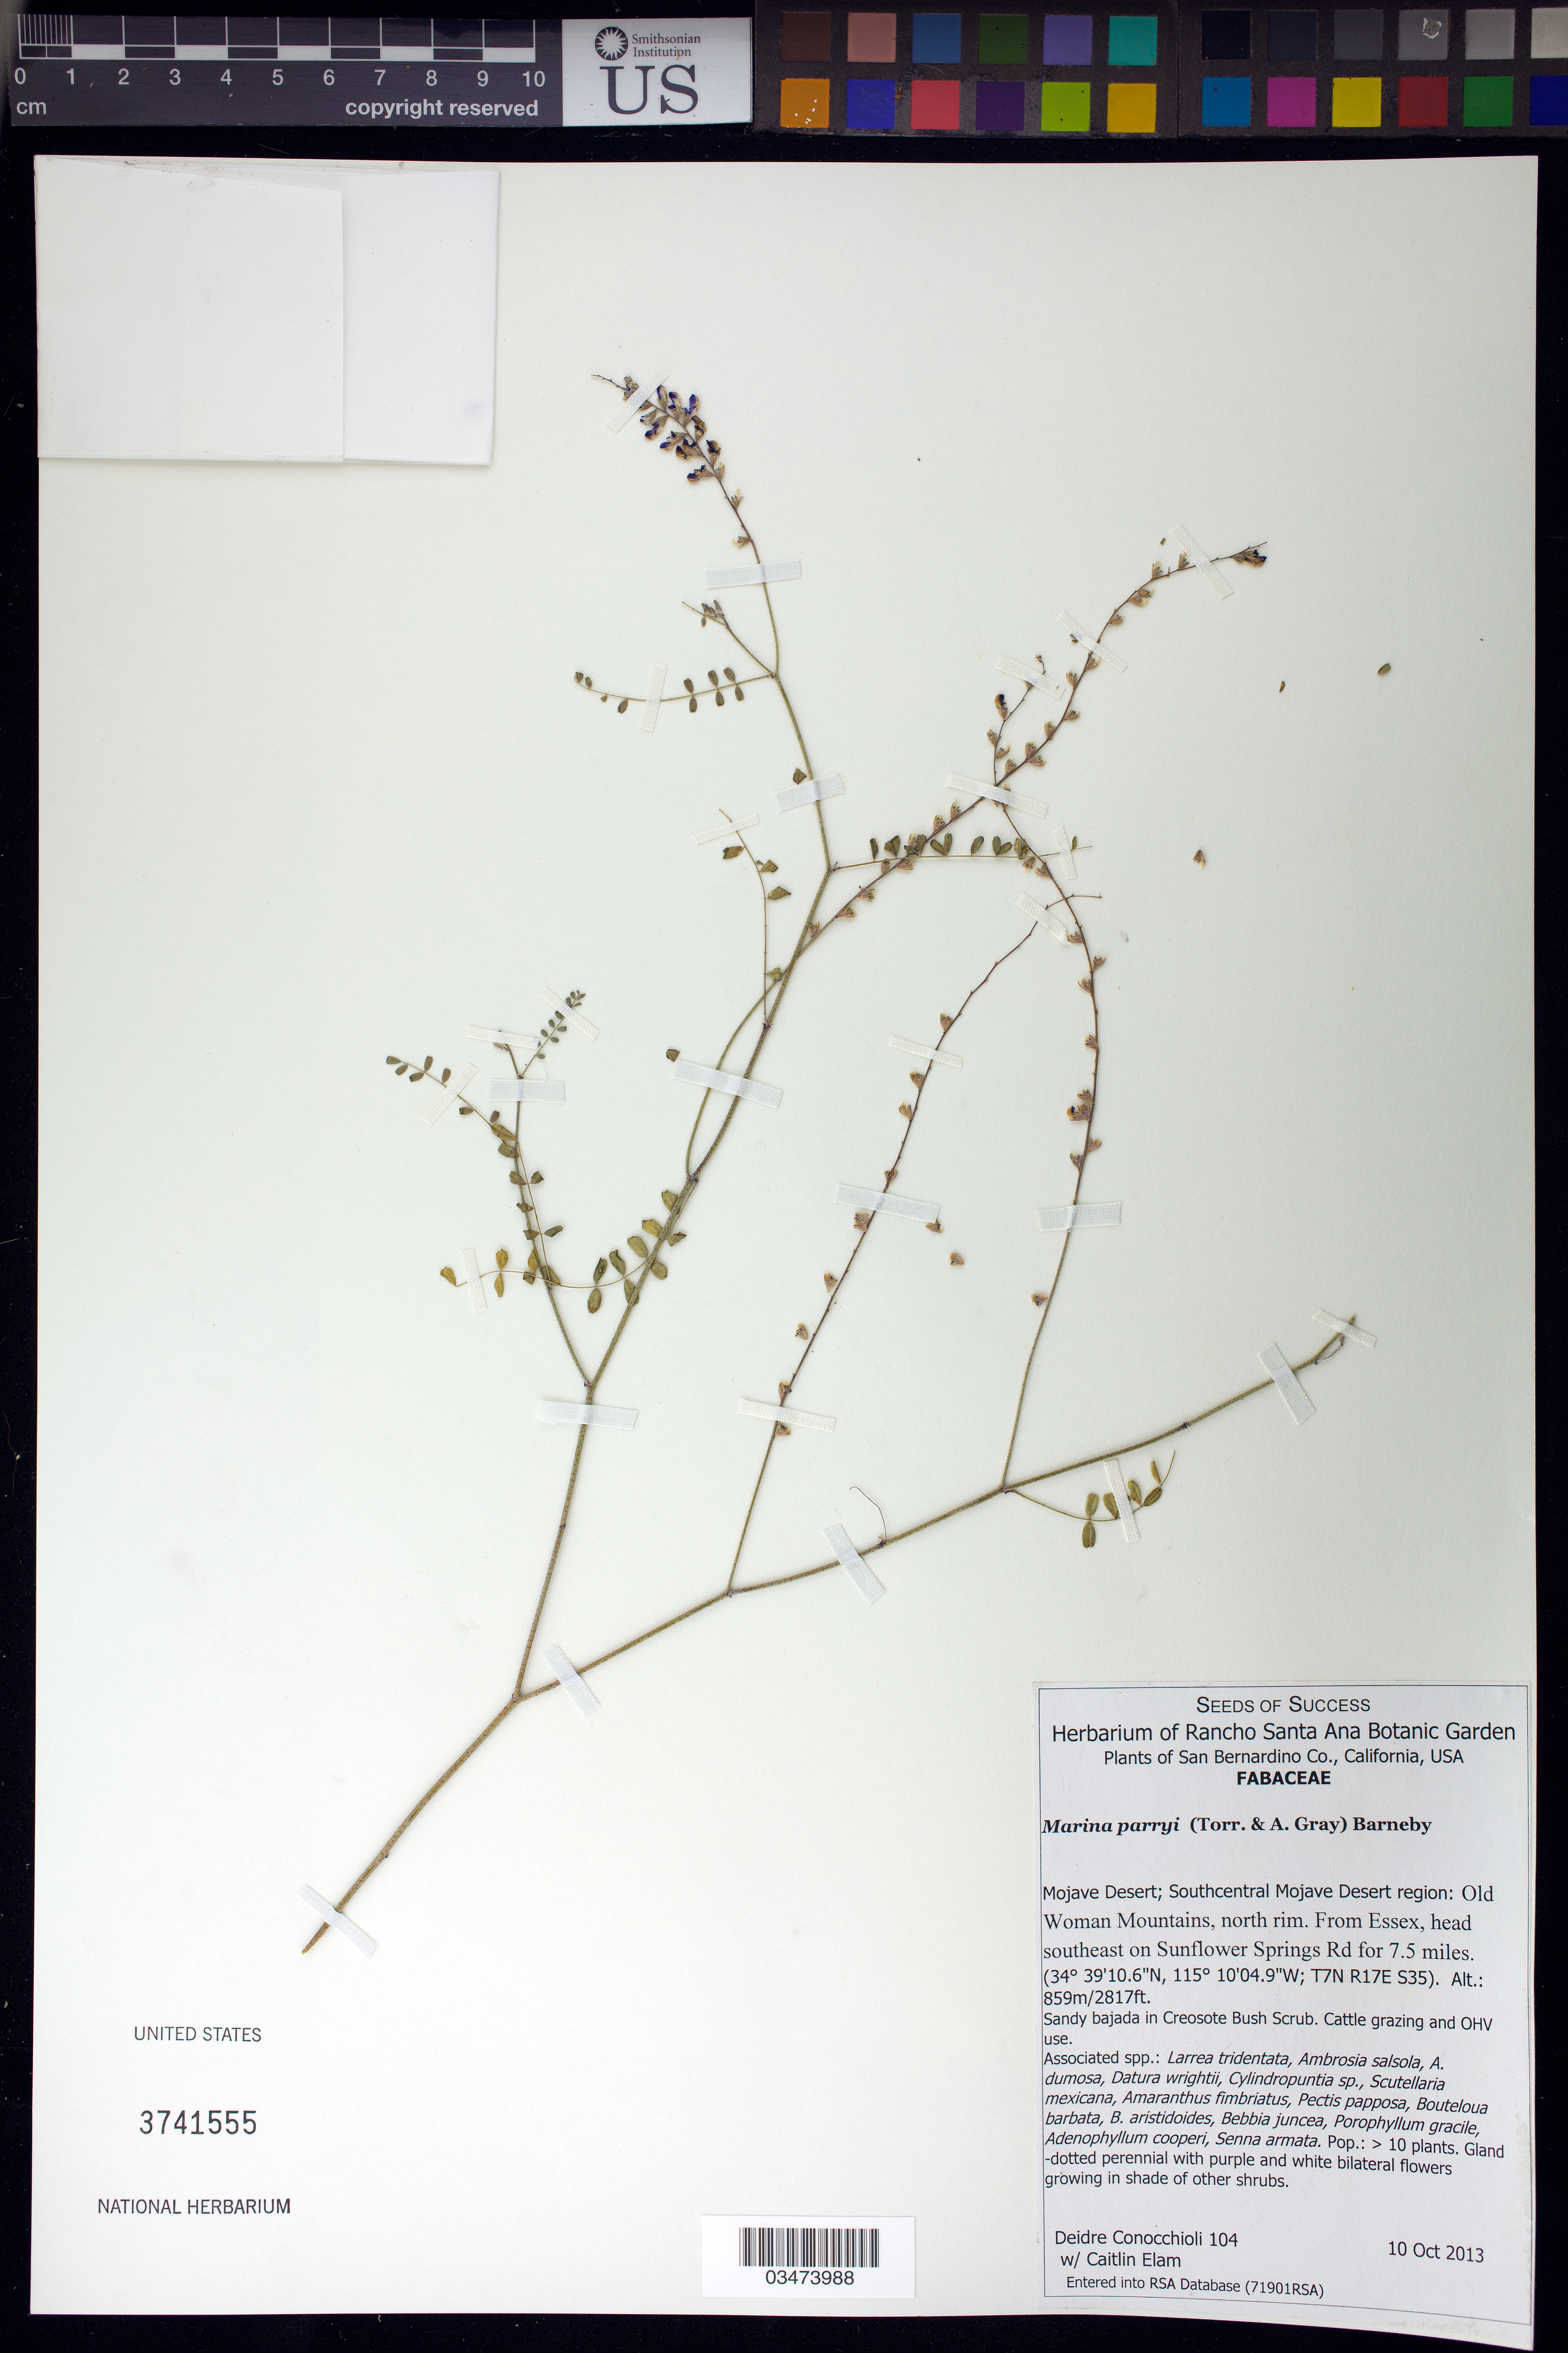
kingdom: Plantae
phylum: Tracheophyta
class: Magnoliopsida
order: Fabales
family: Fabaceae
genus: Marina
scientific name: Marina parryi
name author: (Torr. & A. Gray) Barneby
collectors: D. Conocchioli & C. Elam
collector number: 104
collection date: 2013-10-10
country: United States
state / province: California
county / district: San Bernardino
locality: Mojave Desert, Southcentral region, Old Woman Mts. north rim. From Essex, head SE on Sunflower Springs Rd for 7.5 miles.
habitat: Sandy bajada in Creosote Bush Scrub. Associated species: Larrea tridentata, Ambrosia salsola, Datura wrightii, Ambrosia dumosa ect.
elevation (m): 859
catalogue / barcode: US 3741555